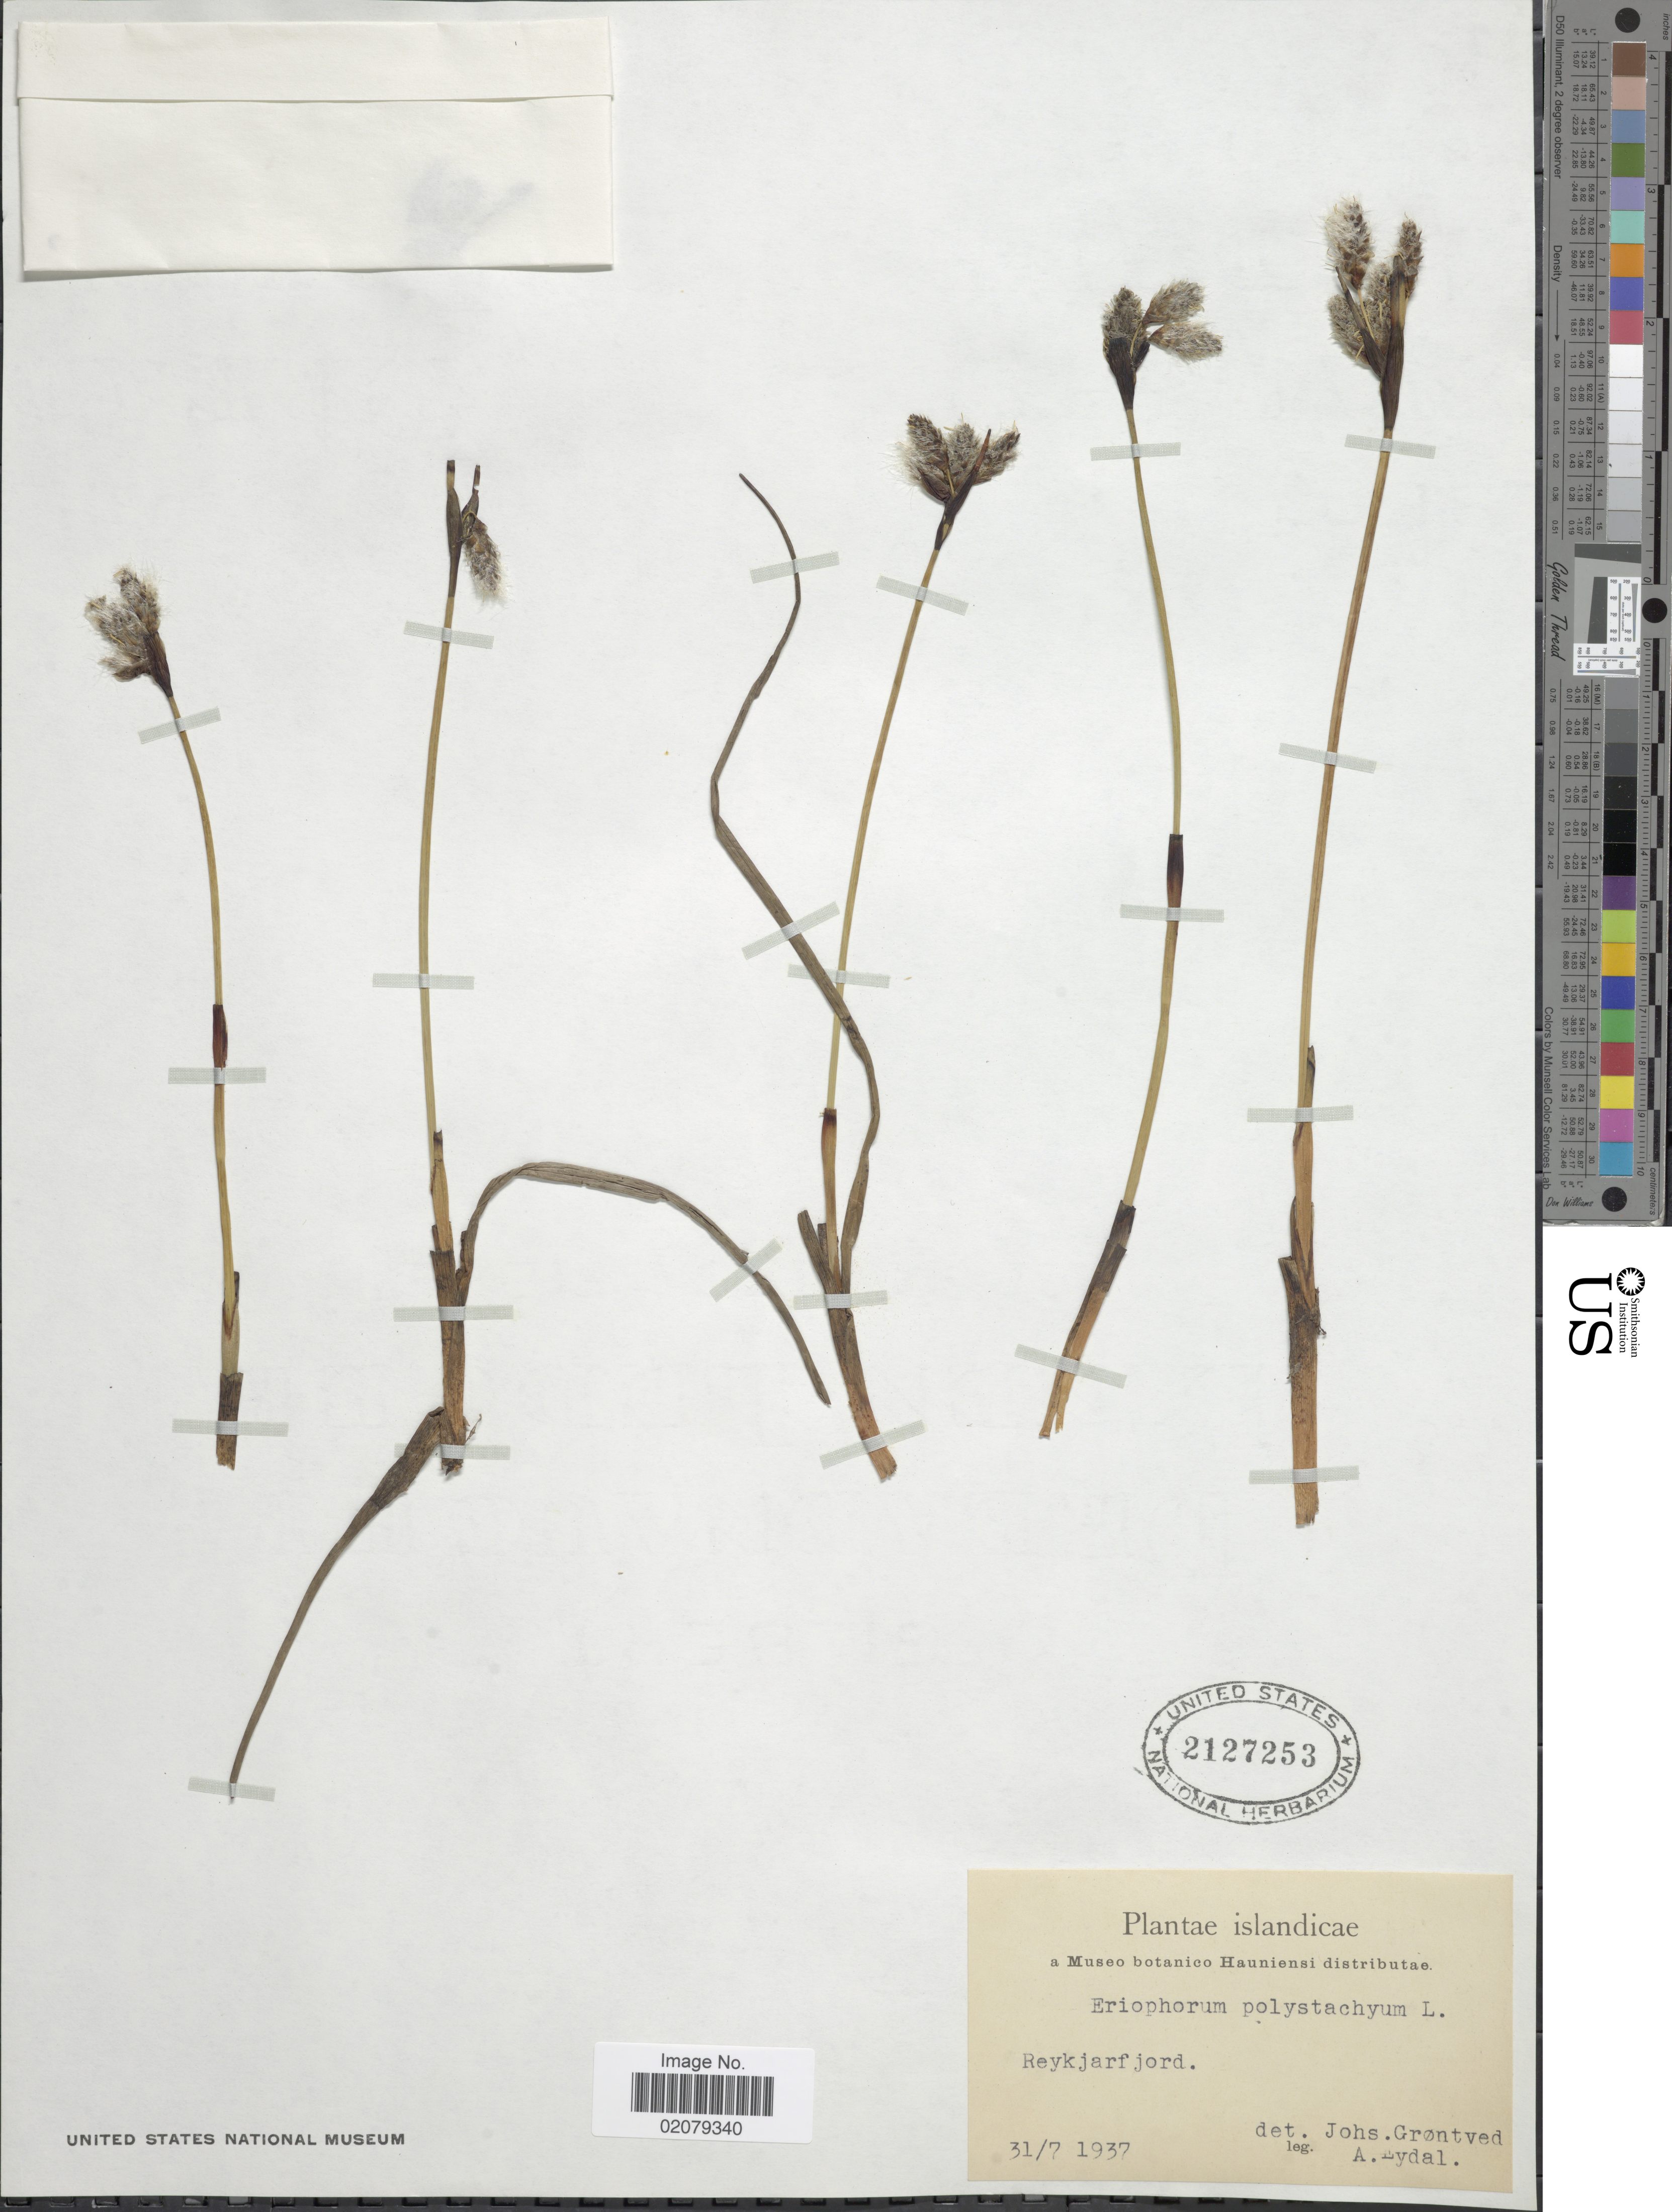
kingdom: Plantae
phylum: Tracheophyta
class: Liliopsida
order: Poales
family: Cyperaceae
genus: Eriophorum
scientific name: Eriophorum angustifolium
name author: Honck.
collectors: A. Eydal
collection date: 1937-07-31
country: Iceland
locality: Reykjarfjord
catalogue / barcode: US 2127253